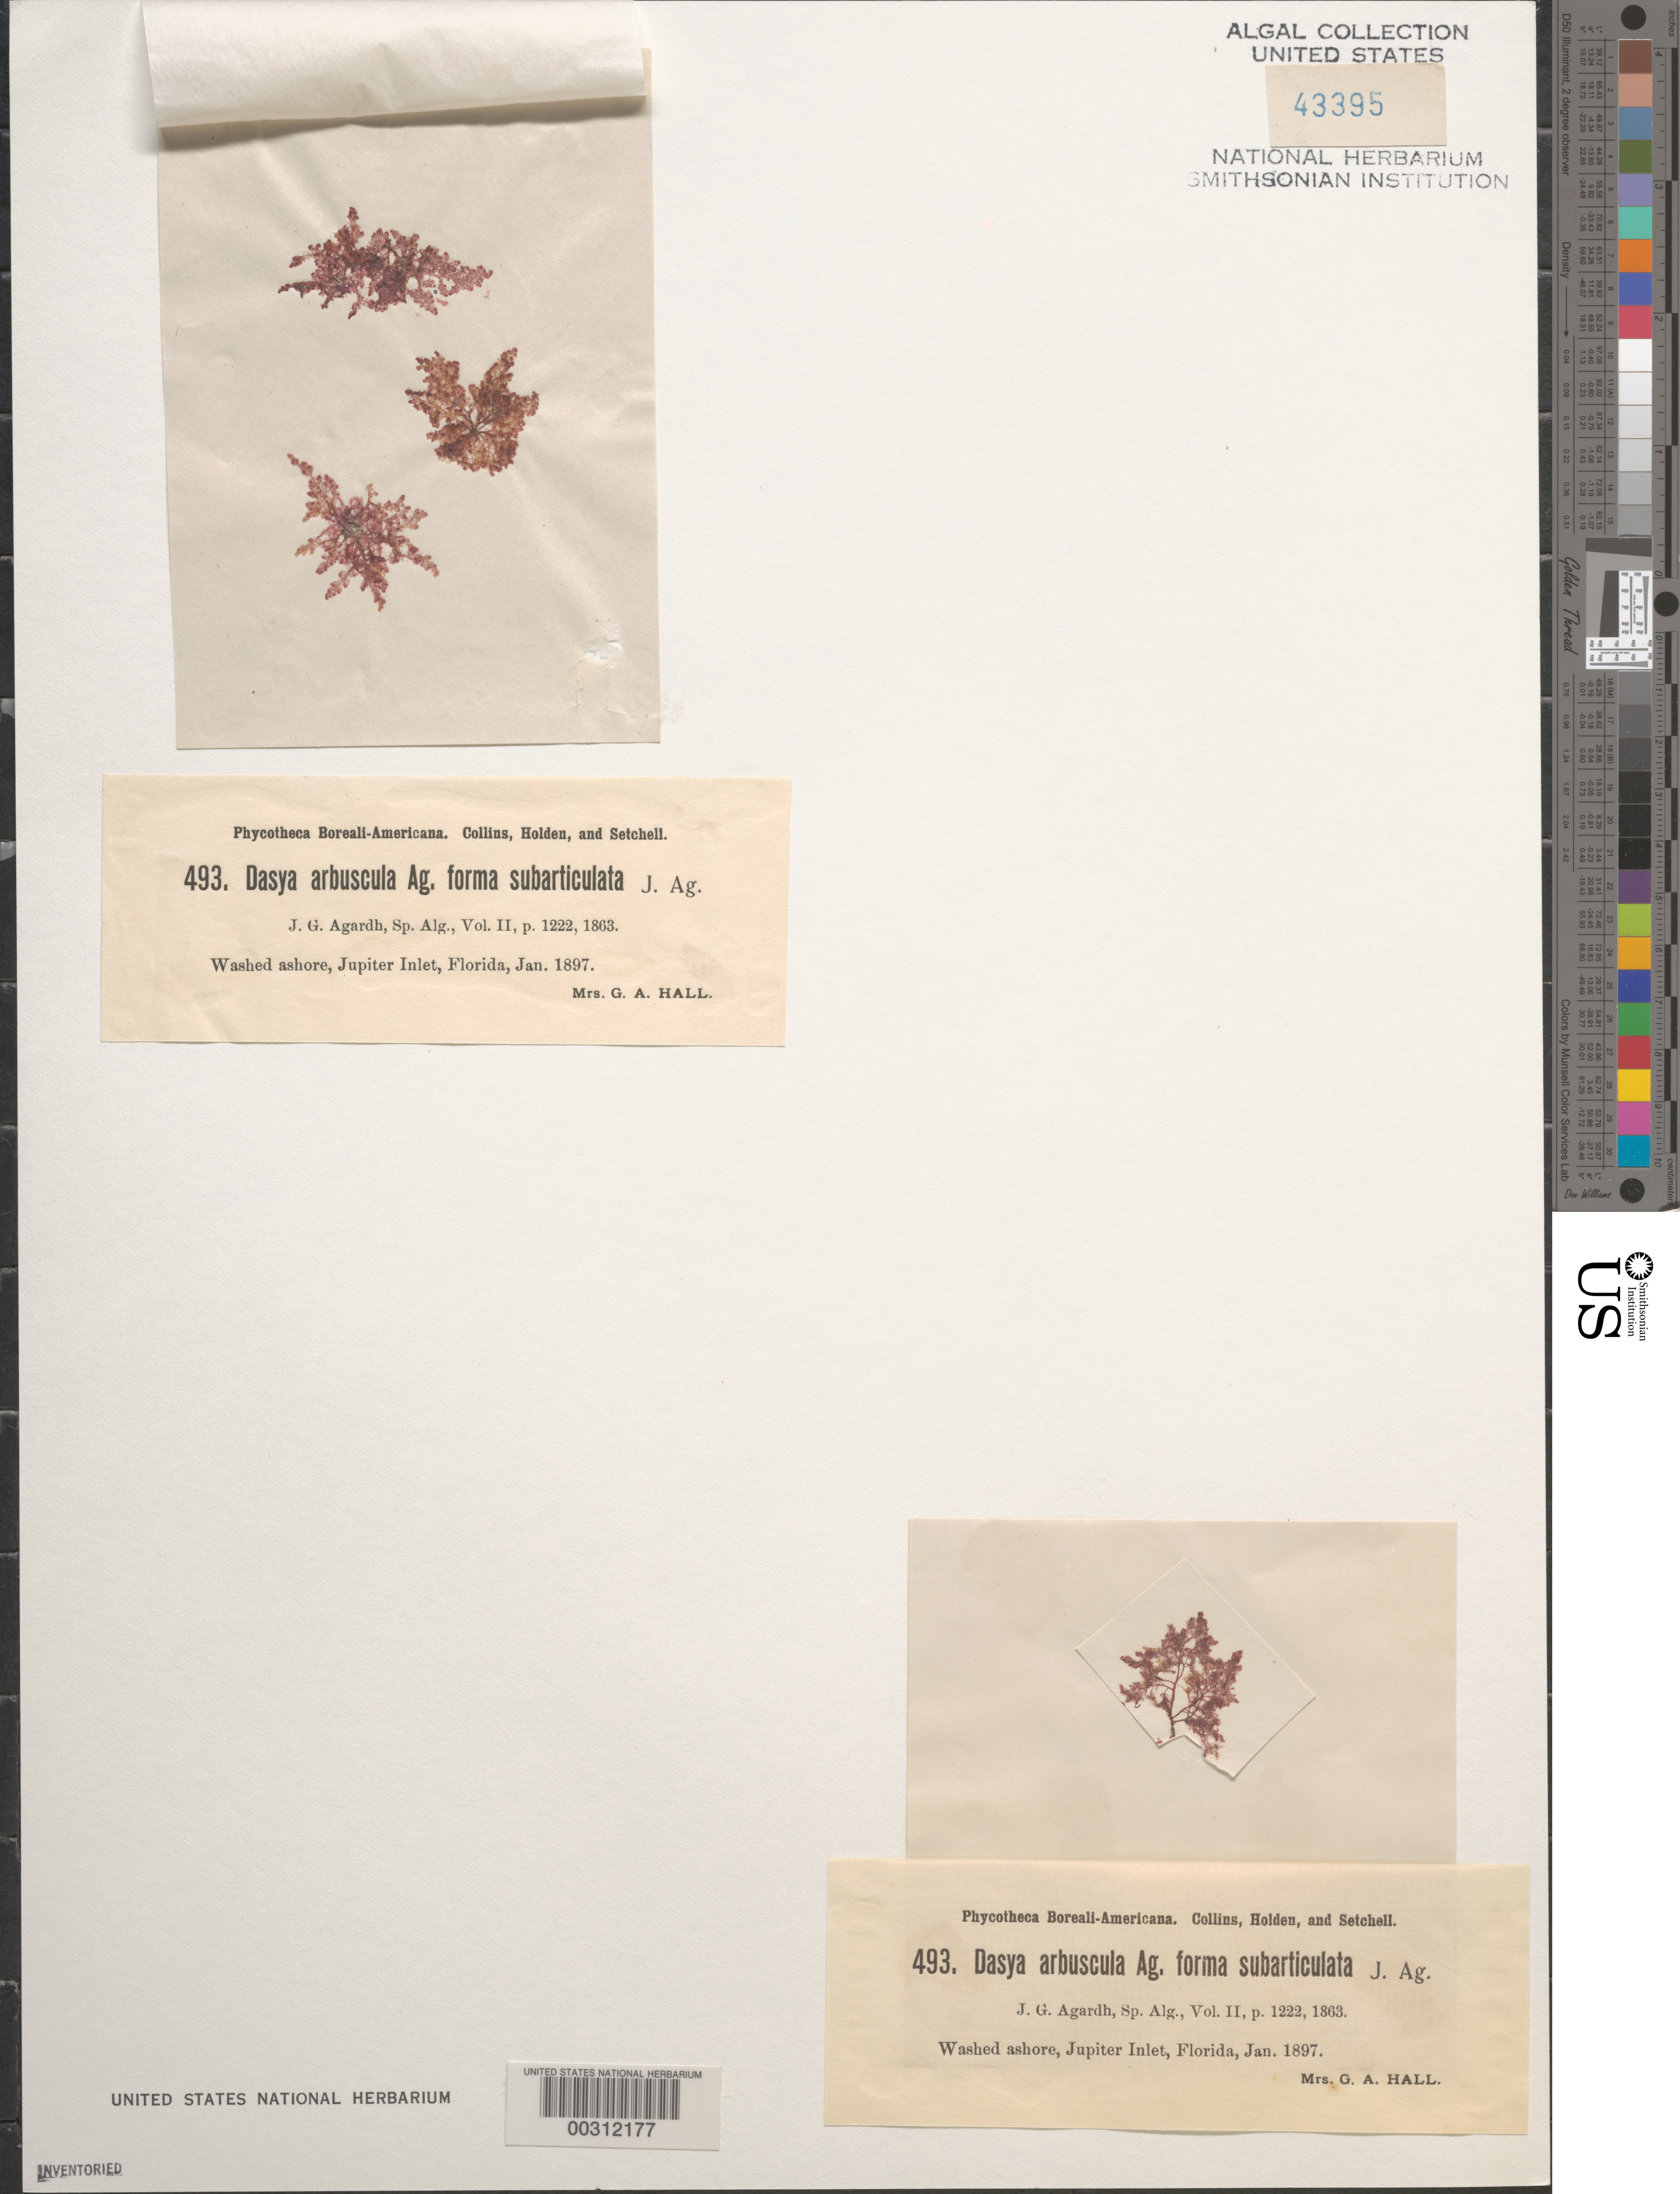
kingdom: Plantae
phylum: Rhodophyta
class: Florideophyceae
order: Ceramiales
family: Callithamniaceae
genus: Aglaothamnion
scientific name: Aglaothamnion sepositum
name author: (Gunnerus) C.A. Maggs & Hommers.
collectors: Mrs. Hall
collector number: PB-A 493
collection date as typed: Jan 1897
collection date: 1897-01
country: United States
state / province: Florida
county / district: Palm Beach County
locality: Jupiter Inlet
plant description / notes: Collins, Holden & Setchell, Phycotheca Boreali-Americana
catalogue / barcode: US 43395